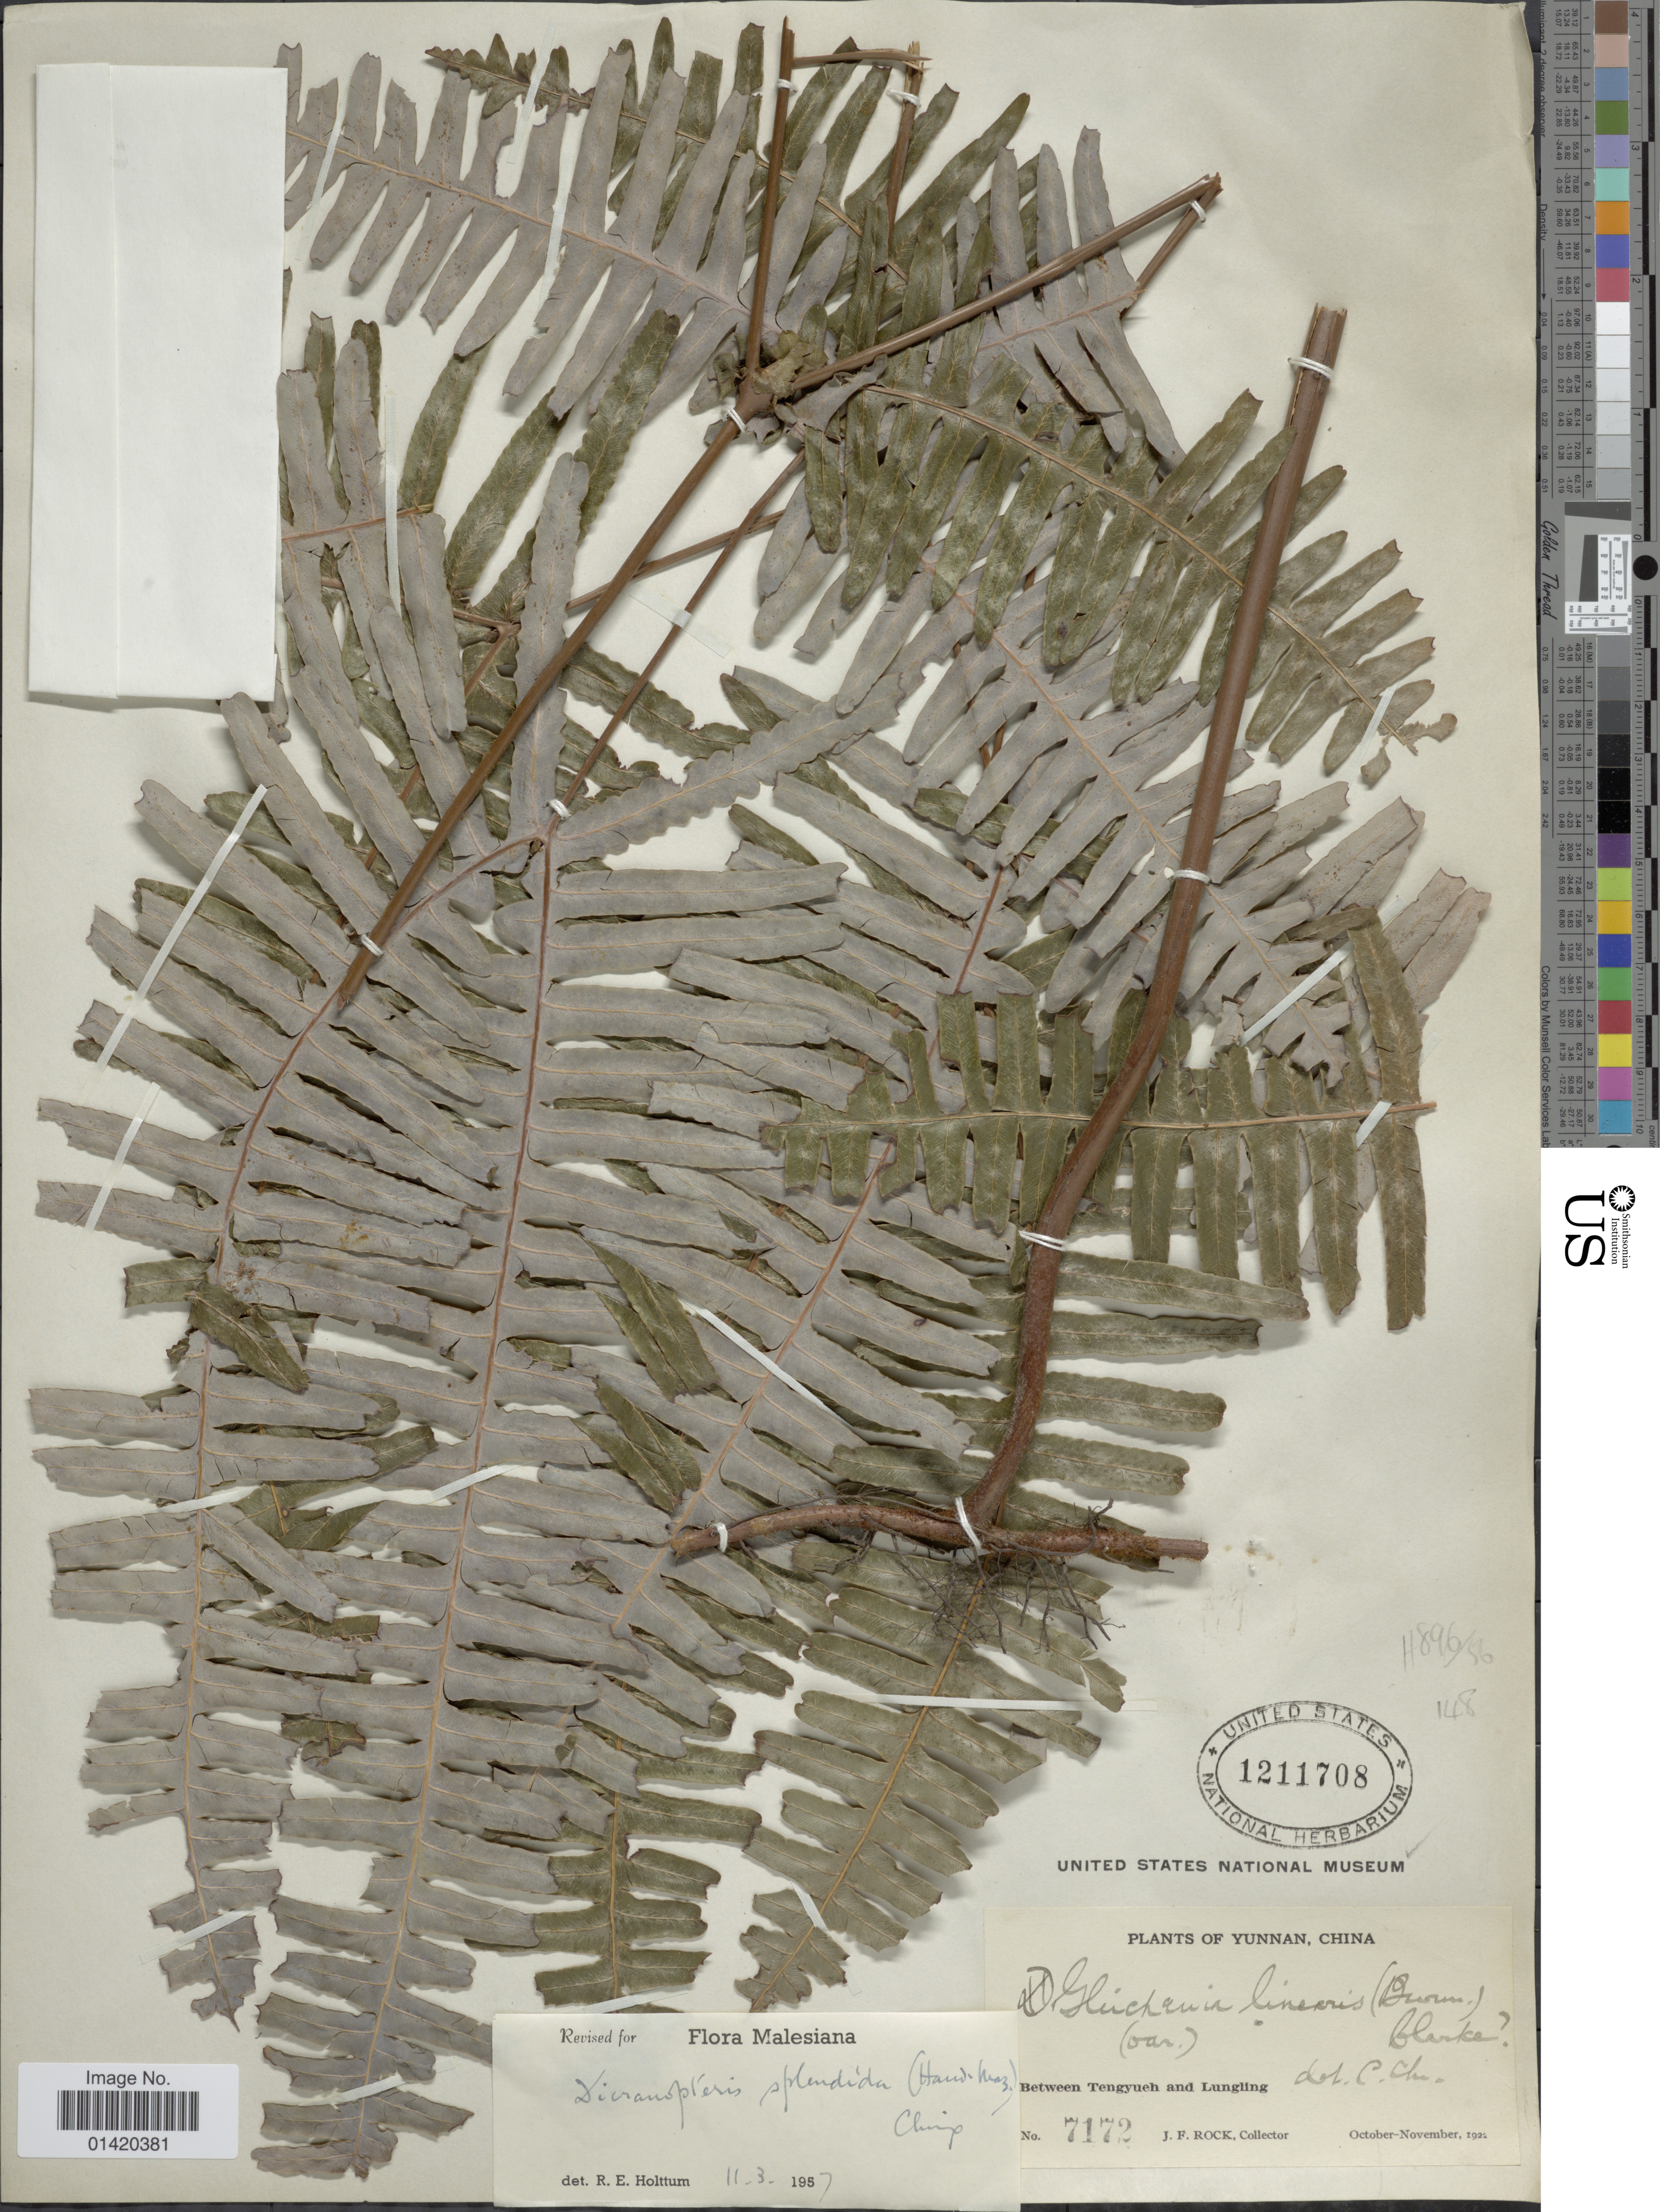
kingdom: Plantae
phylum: Tracheophyta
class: Polypodiopsida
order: Gleicheniales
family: Gleicheniaceae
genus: Dicranopteris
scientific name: Dicranopteris linearis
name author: (Burm. f.) Underw.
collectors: J. Rock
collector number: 7172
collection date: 1922-10/1922-11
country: China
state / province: Yunnan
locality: Between Tengyueh and Lungling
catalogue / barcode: US 1211708